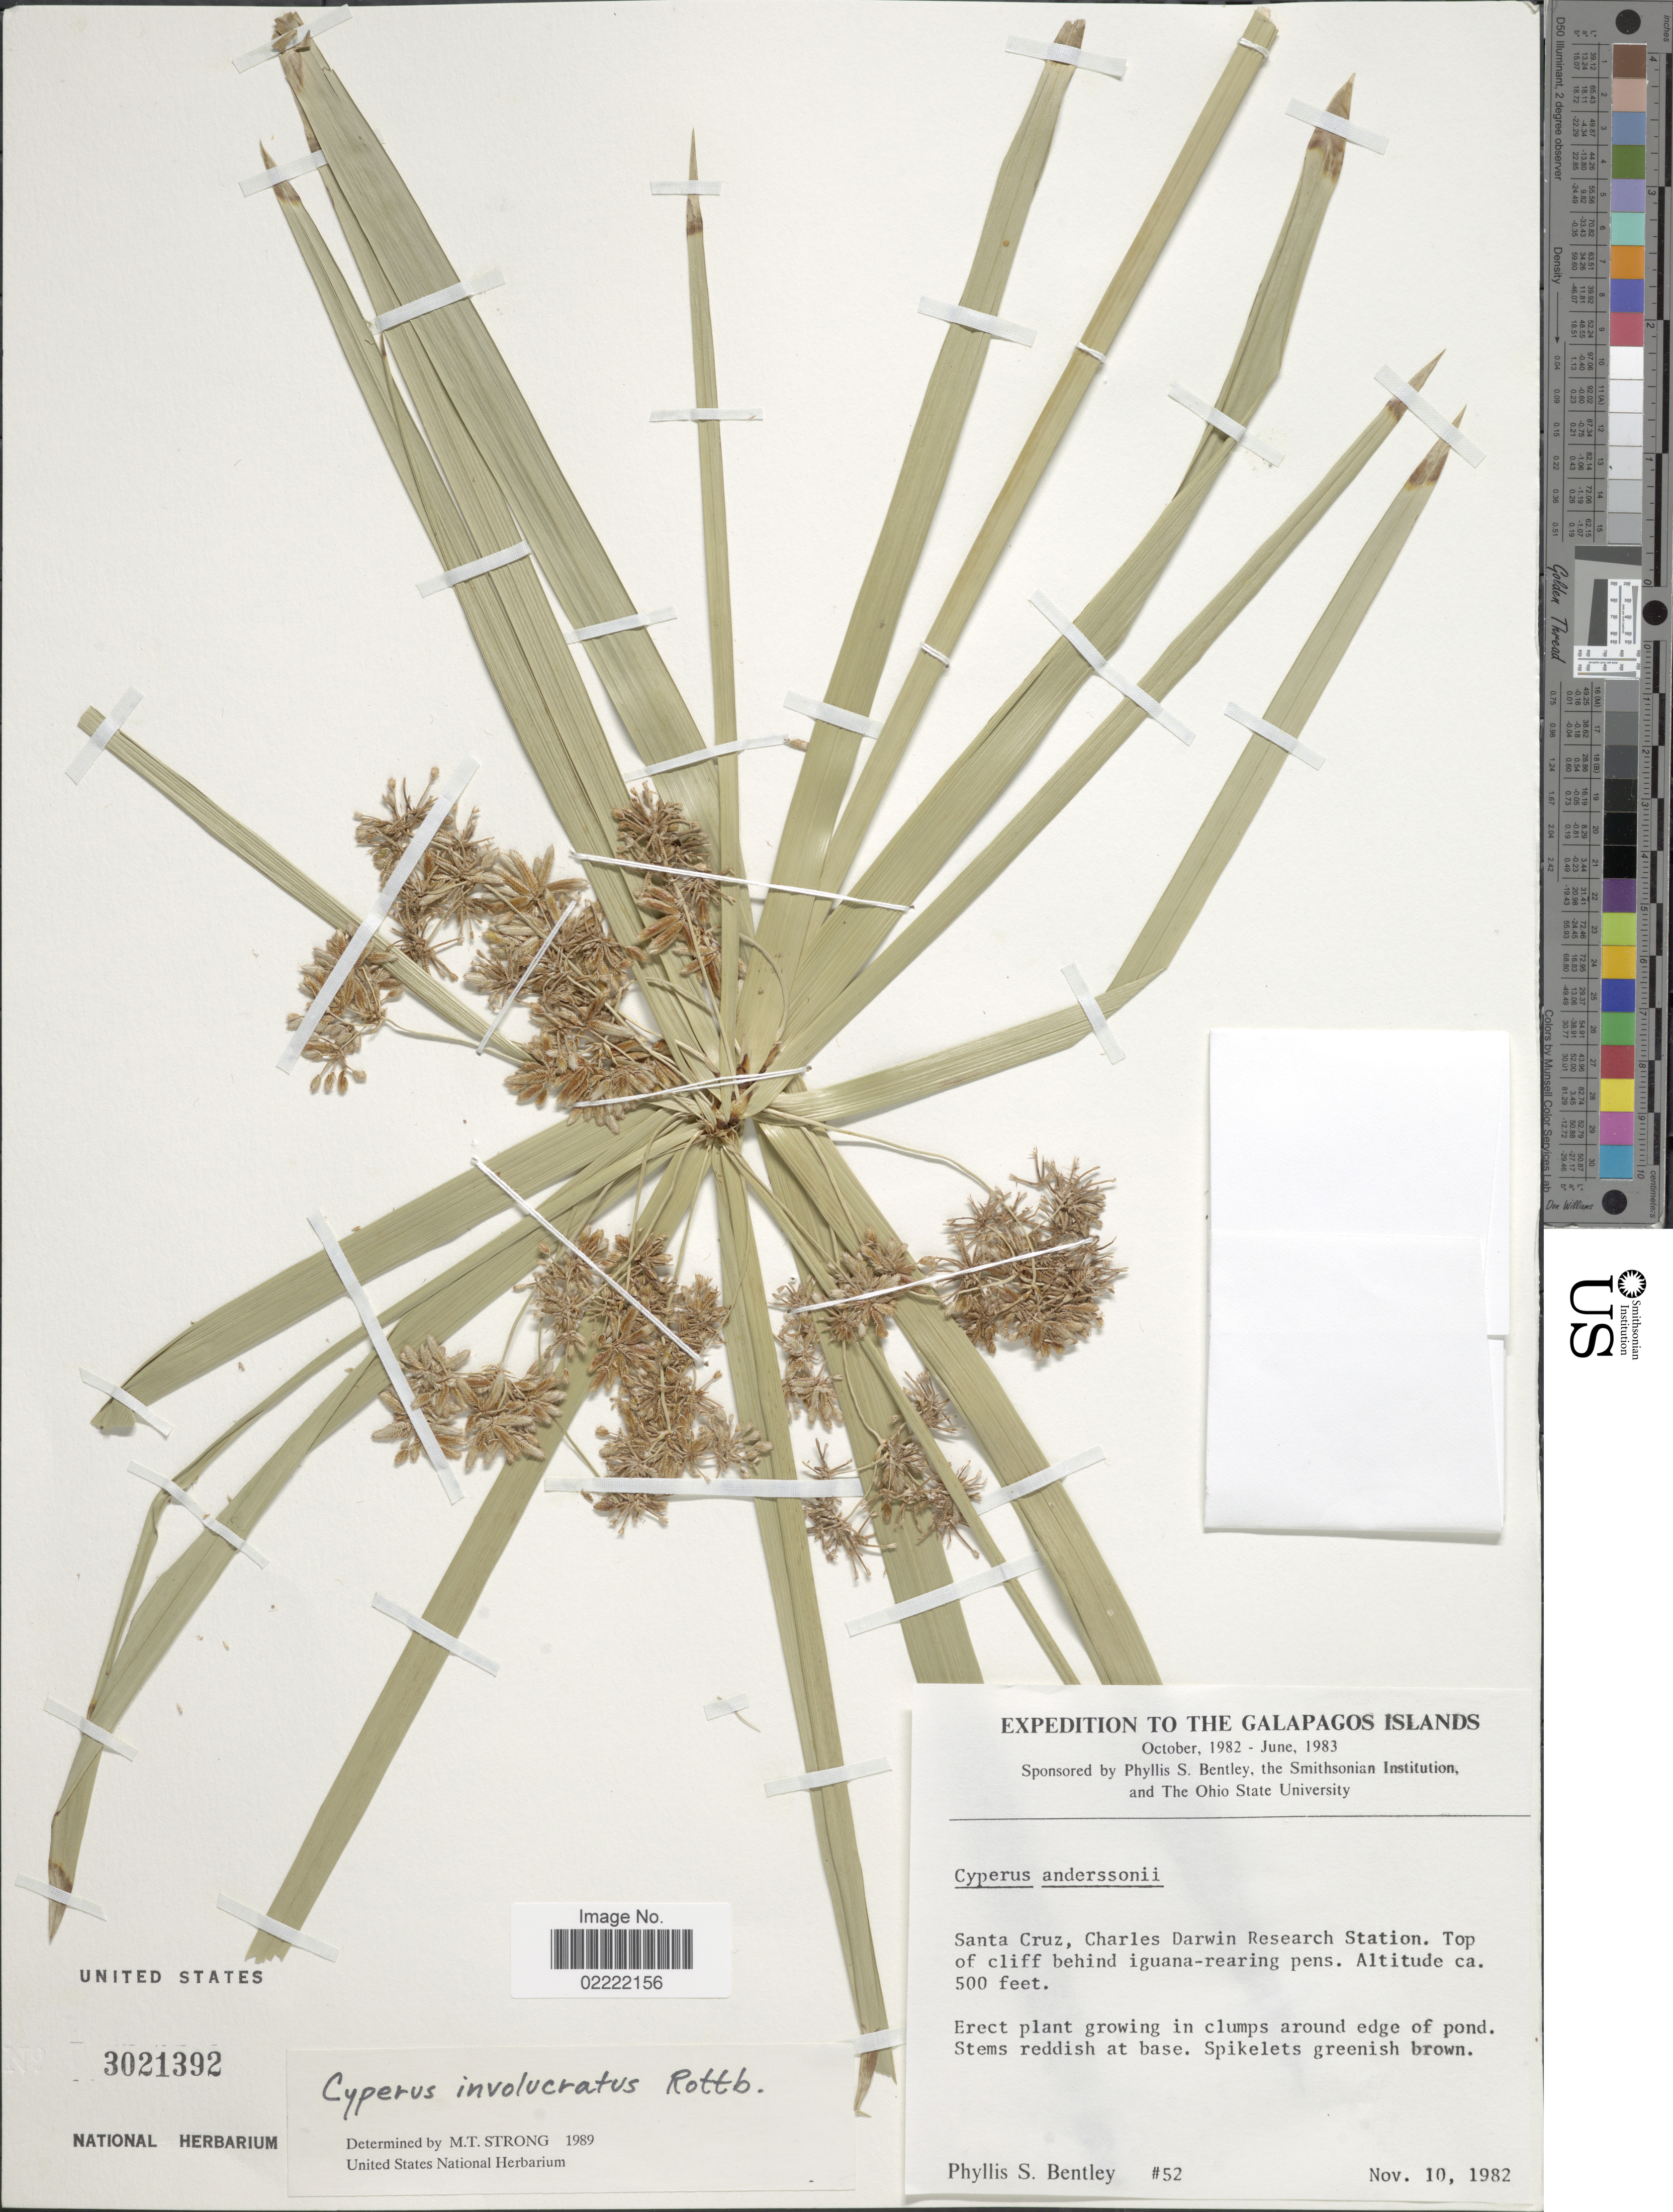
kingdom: Plantae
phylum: Tracheophyta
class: Liliopsida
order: Poales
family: Cyperaceae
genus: Cyperus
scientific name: Cyperus involucratus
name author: Rottb.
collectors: P. S. Bentley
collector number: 52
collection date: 1982-11-10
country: Ecuador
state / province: Colón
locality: The Galapagos Island, Santa Cruz, Charles Darwin Research Station. Top of cliff behind iguana-rearing pens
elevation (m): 152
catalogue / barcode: US 3021392